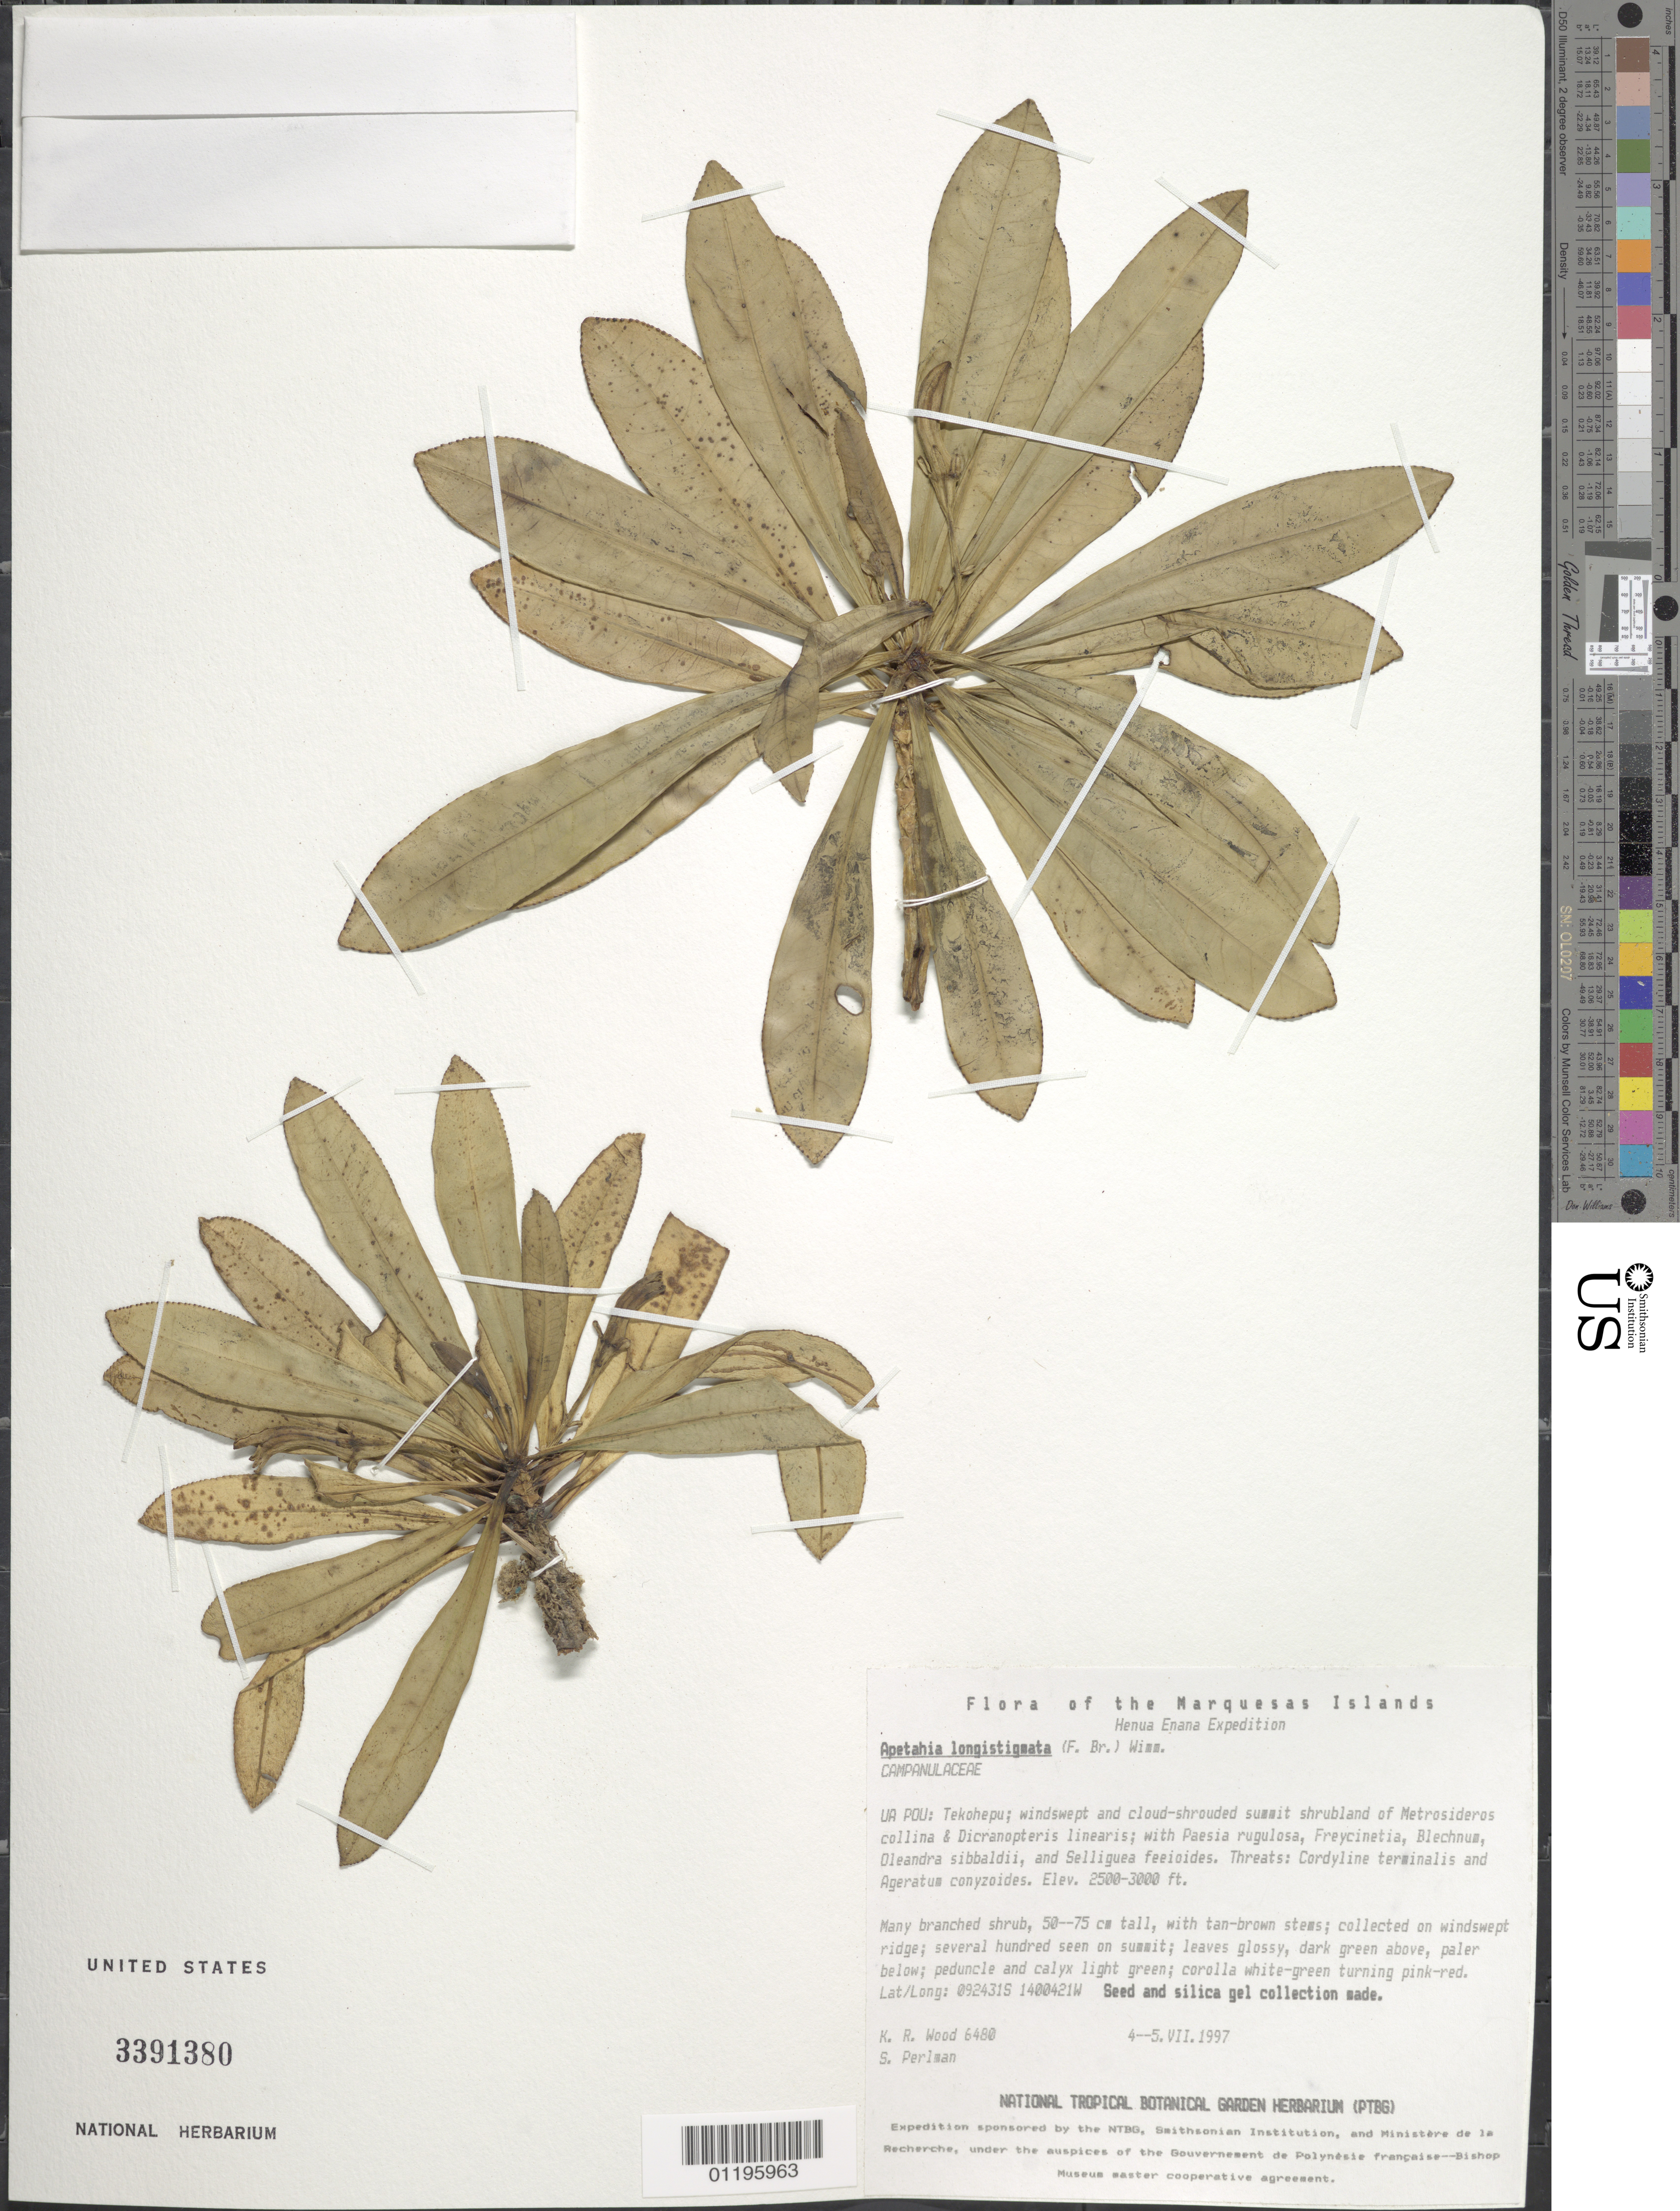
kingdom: Plantae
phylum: Tracheophyta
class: Magnoliopsida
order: Asterales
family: Campanulaceae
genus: Apetahia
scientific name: Apetahia longistigmata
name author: (F. Br.) E. Wimm.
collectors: K. R. Wood & S. P. Perlman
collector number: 6480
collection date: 1997-07-04/1997-07-05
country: French Polynesia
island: Ua Pou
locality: Tekohepu, summit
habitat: Shrubland of Metrosideros collina-Dicranopteris linearis; windswept and cloud shrouded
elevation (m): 762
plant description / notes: Cordyline terminalis, Ageratum conyzoides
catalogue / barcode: US 3391380